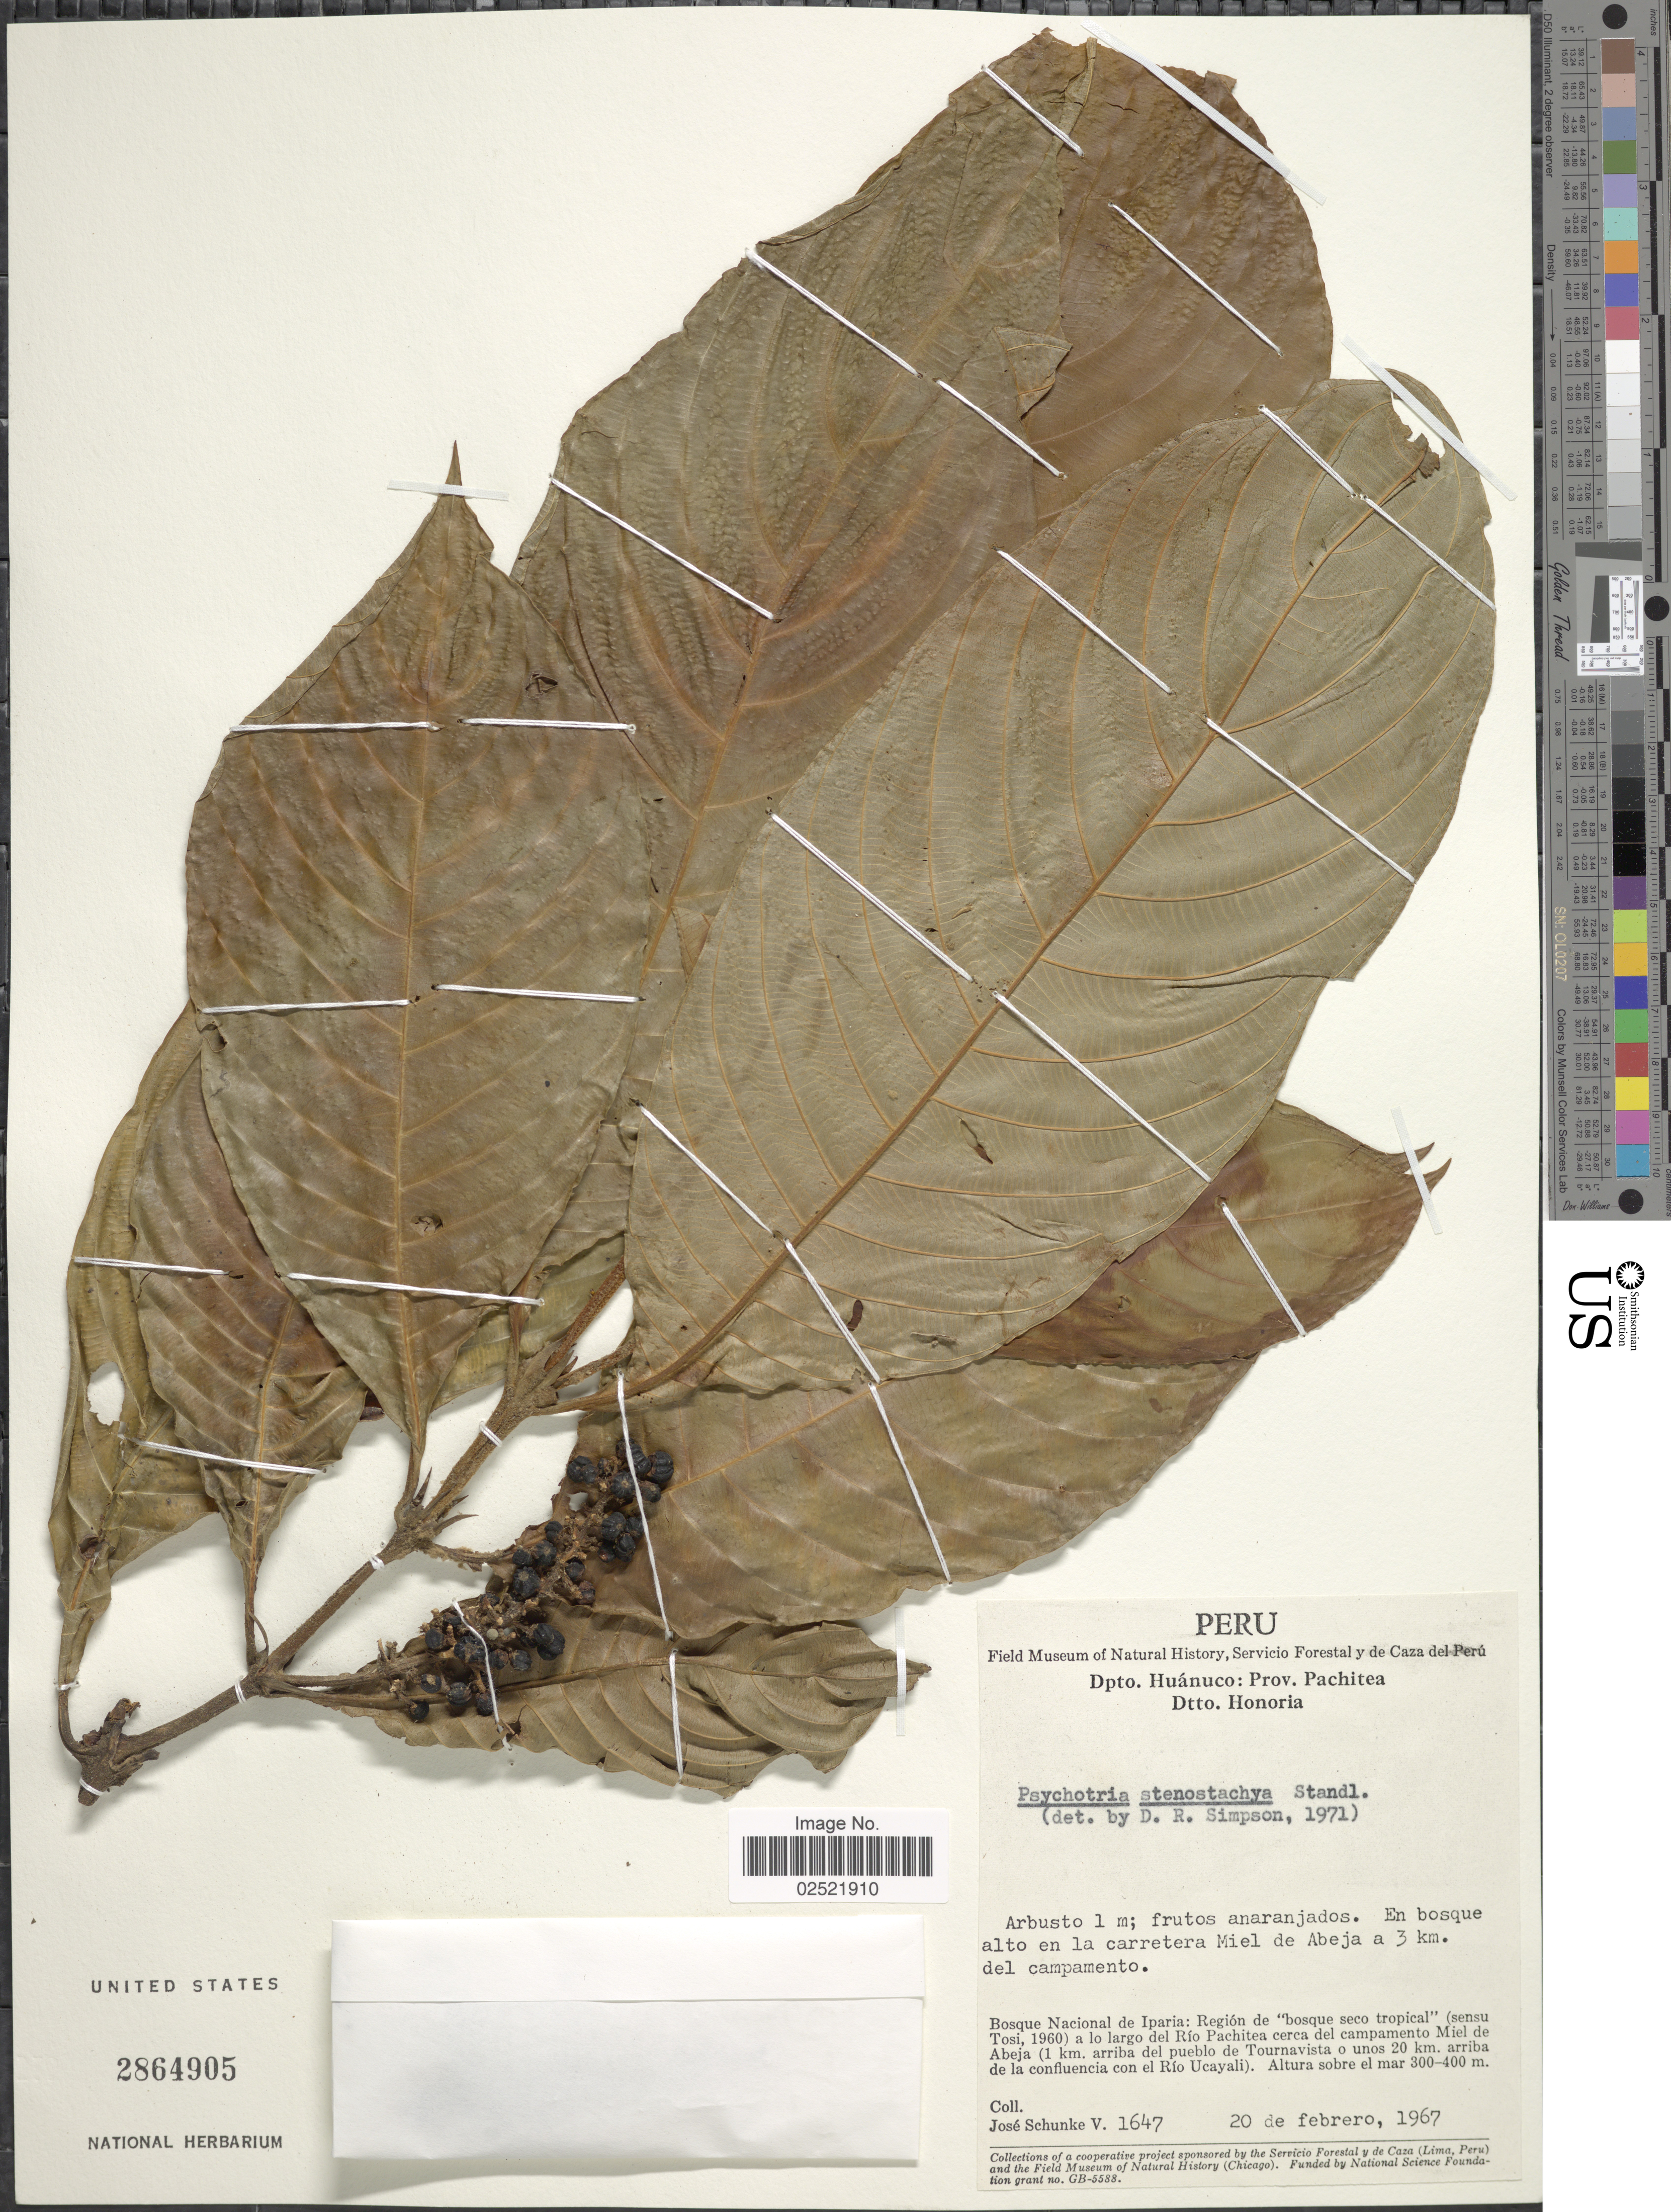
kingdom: Plantae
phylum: Tracheophyta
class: Magnoliopsida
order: Gentianales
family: Rubiaceae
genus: Psychotria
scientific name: Psychotria stenostachya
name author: Standl.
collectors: J. Schunke Vigo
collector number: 1647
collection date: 1967-02-20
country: Peru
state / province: Huánuco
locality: Prov. Pachitea, Dtto. Honoria, en la carretera Miel de Abeja a 3 km del campamento, Bosque Nacional de Iparia, region de bosque seco tropical a lo largo del Rio Pachitea cerca del campamento Miel de Abeja (1 km arriba del pueblo de Tournavista o unos 20 km arriba de la confluencia con el Rio Ucayali)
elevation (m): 300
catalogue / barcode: US 2864905